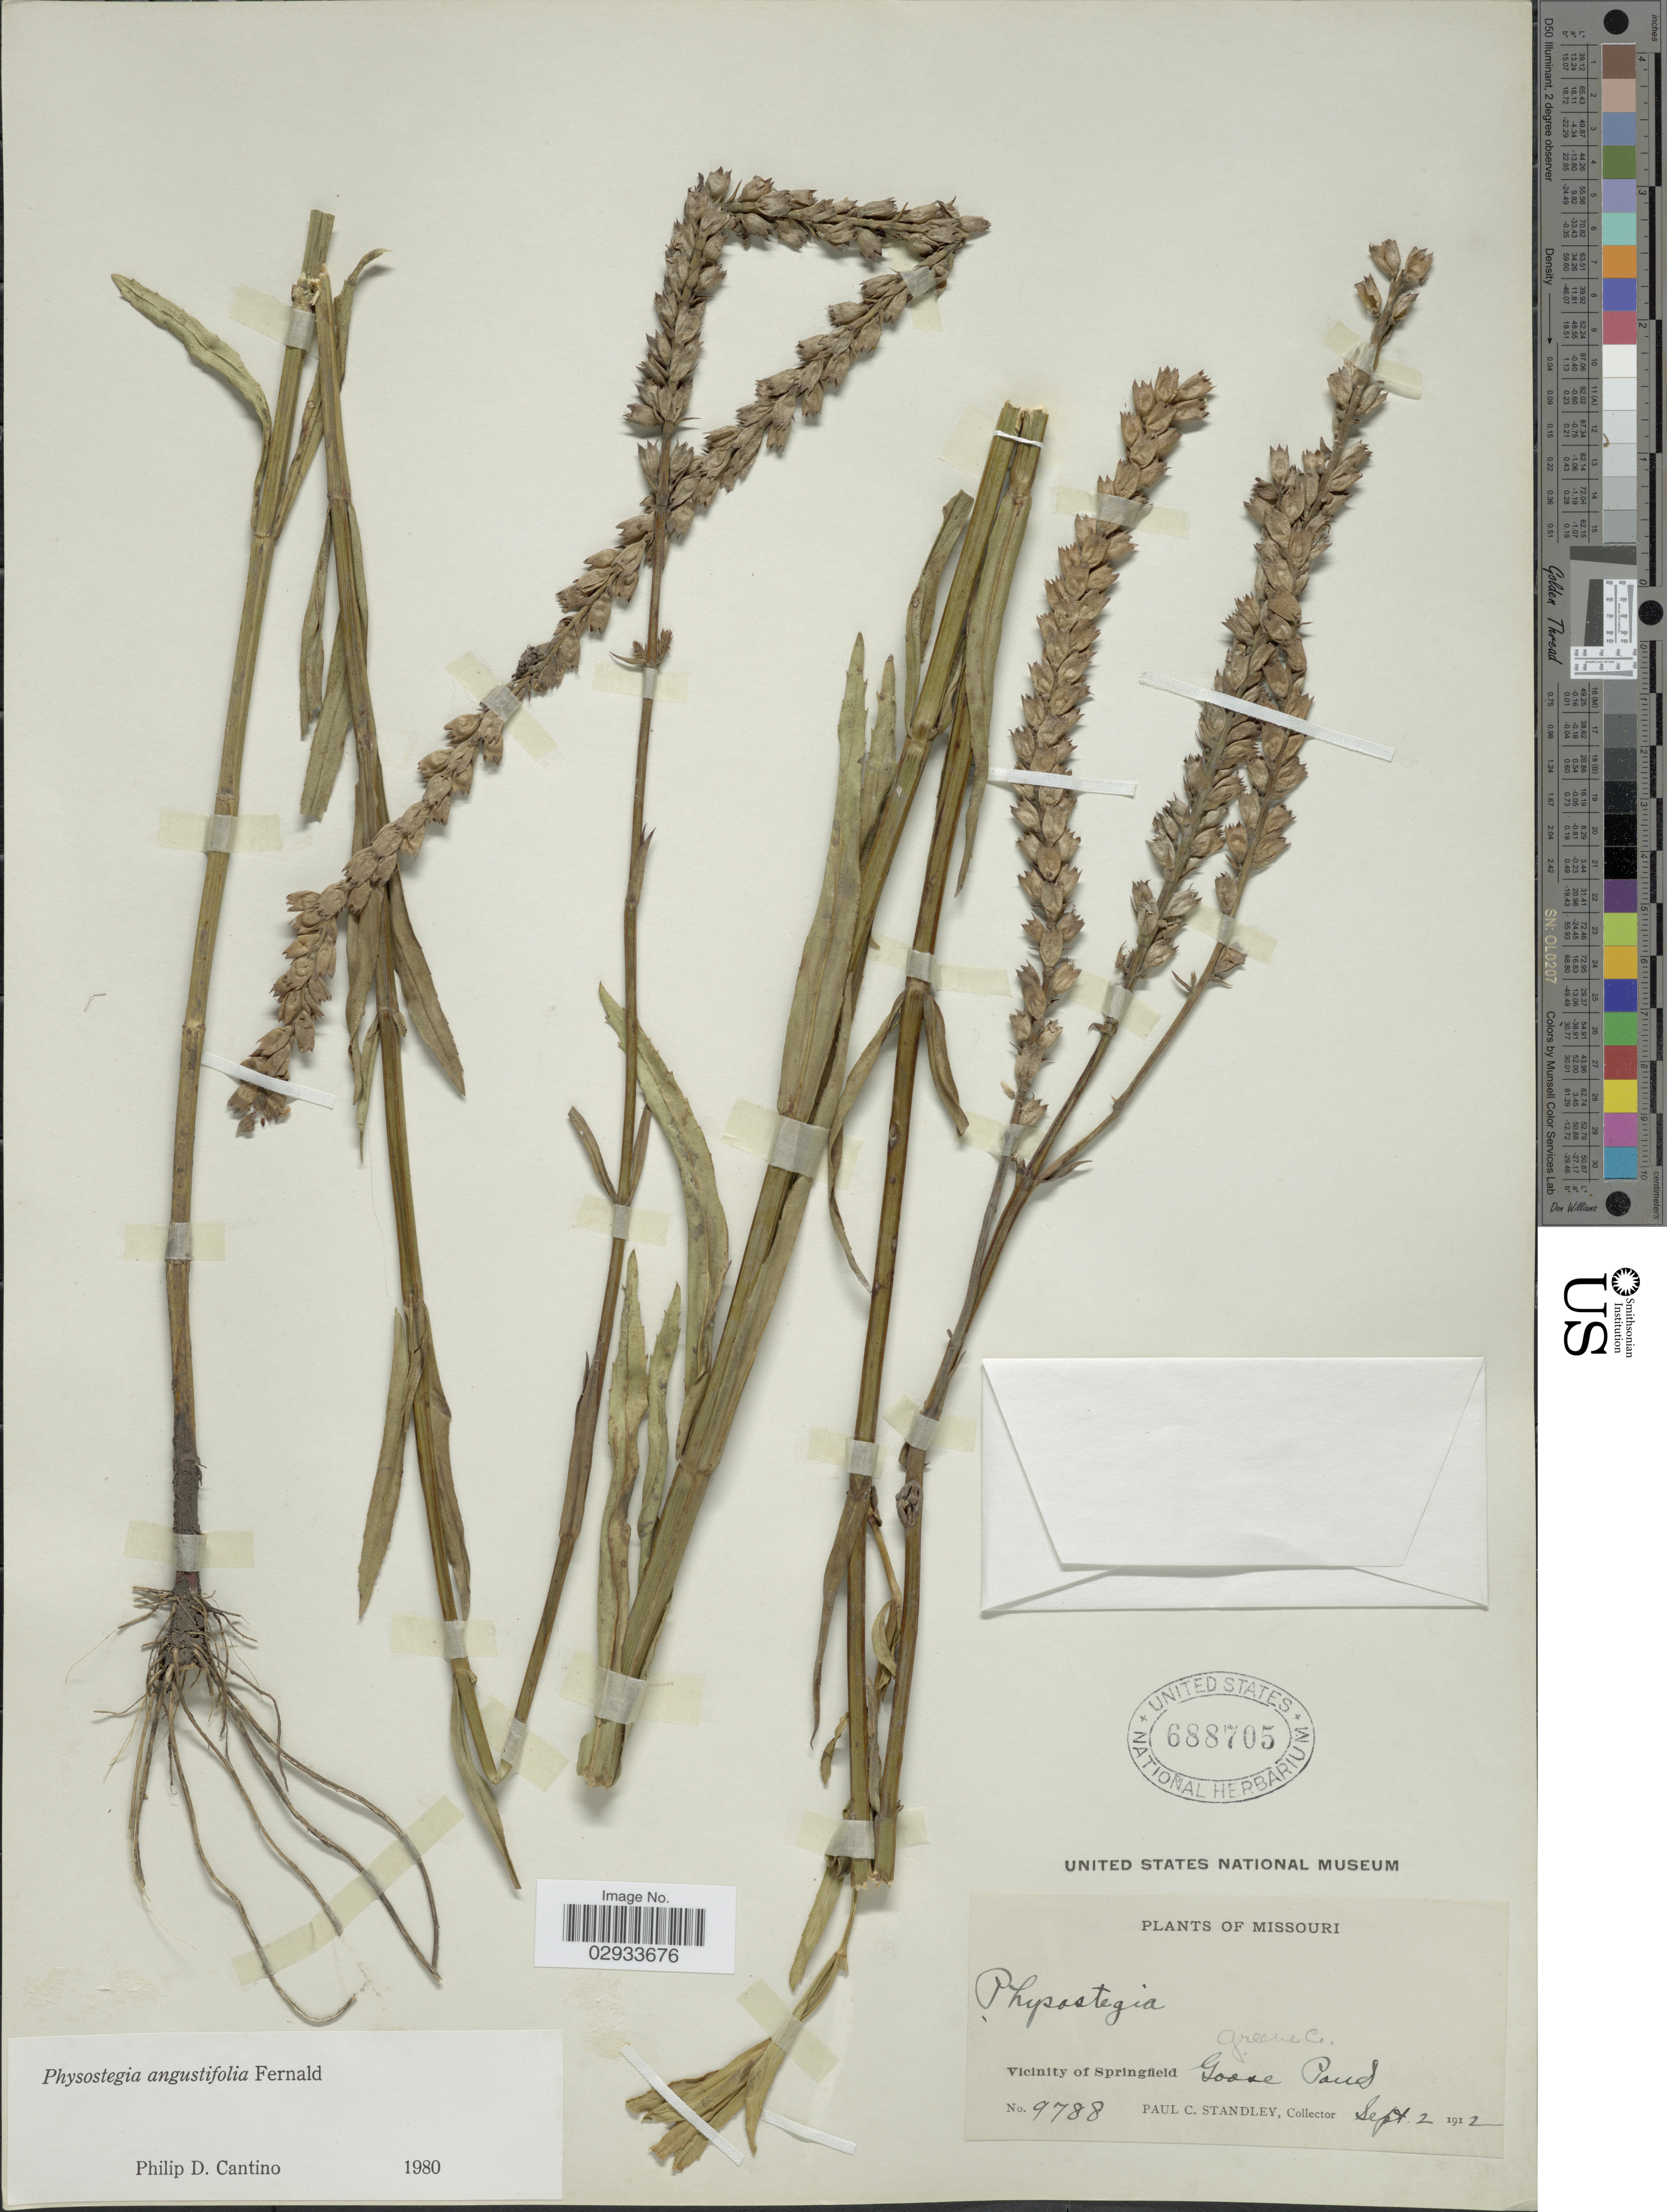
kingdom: Plantae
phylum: Tracheophyta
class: Magnoliopsida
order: Lamiales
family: Lamiaceae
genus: Physostegia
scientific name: Physostegia angustifolia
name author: Fernald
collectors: P. C. Standley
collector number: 9788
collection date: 1912-09-02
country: United States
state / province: Missouri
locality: Vicinity of Springfield, Goose Pond, Greene Co.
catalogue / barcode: US 688705